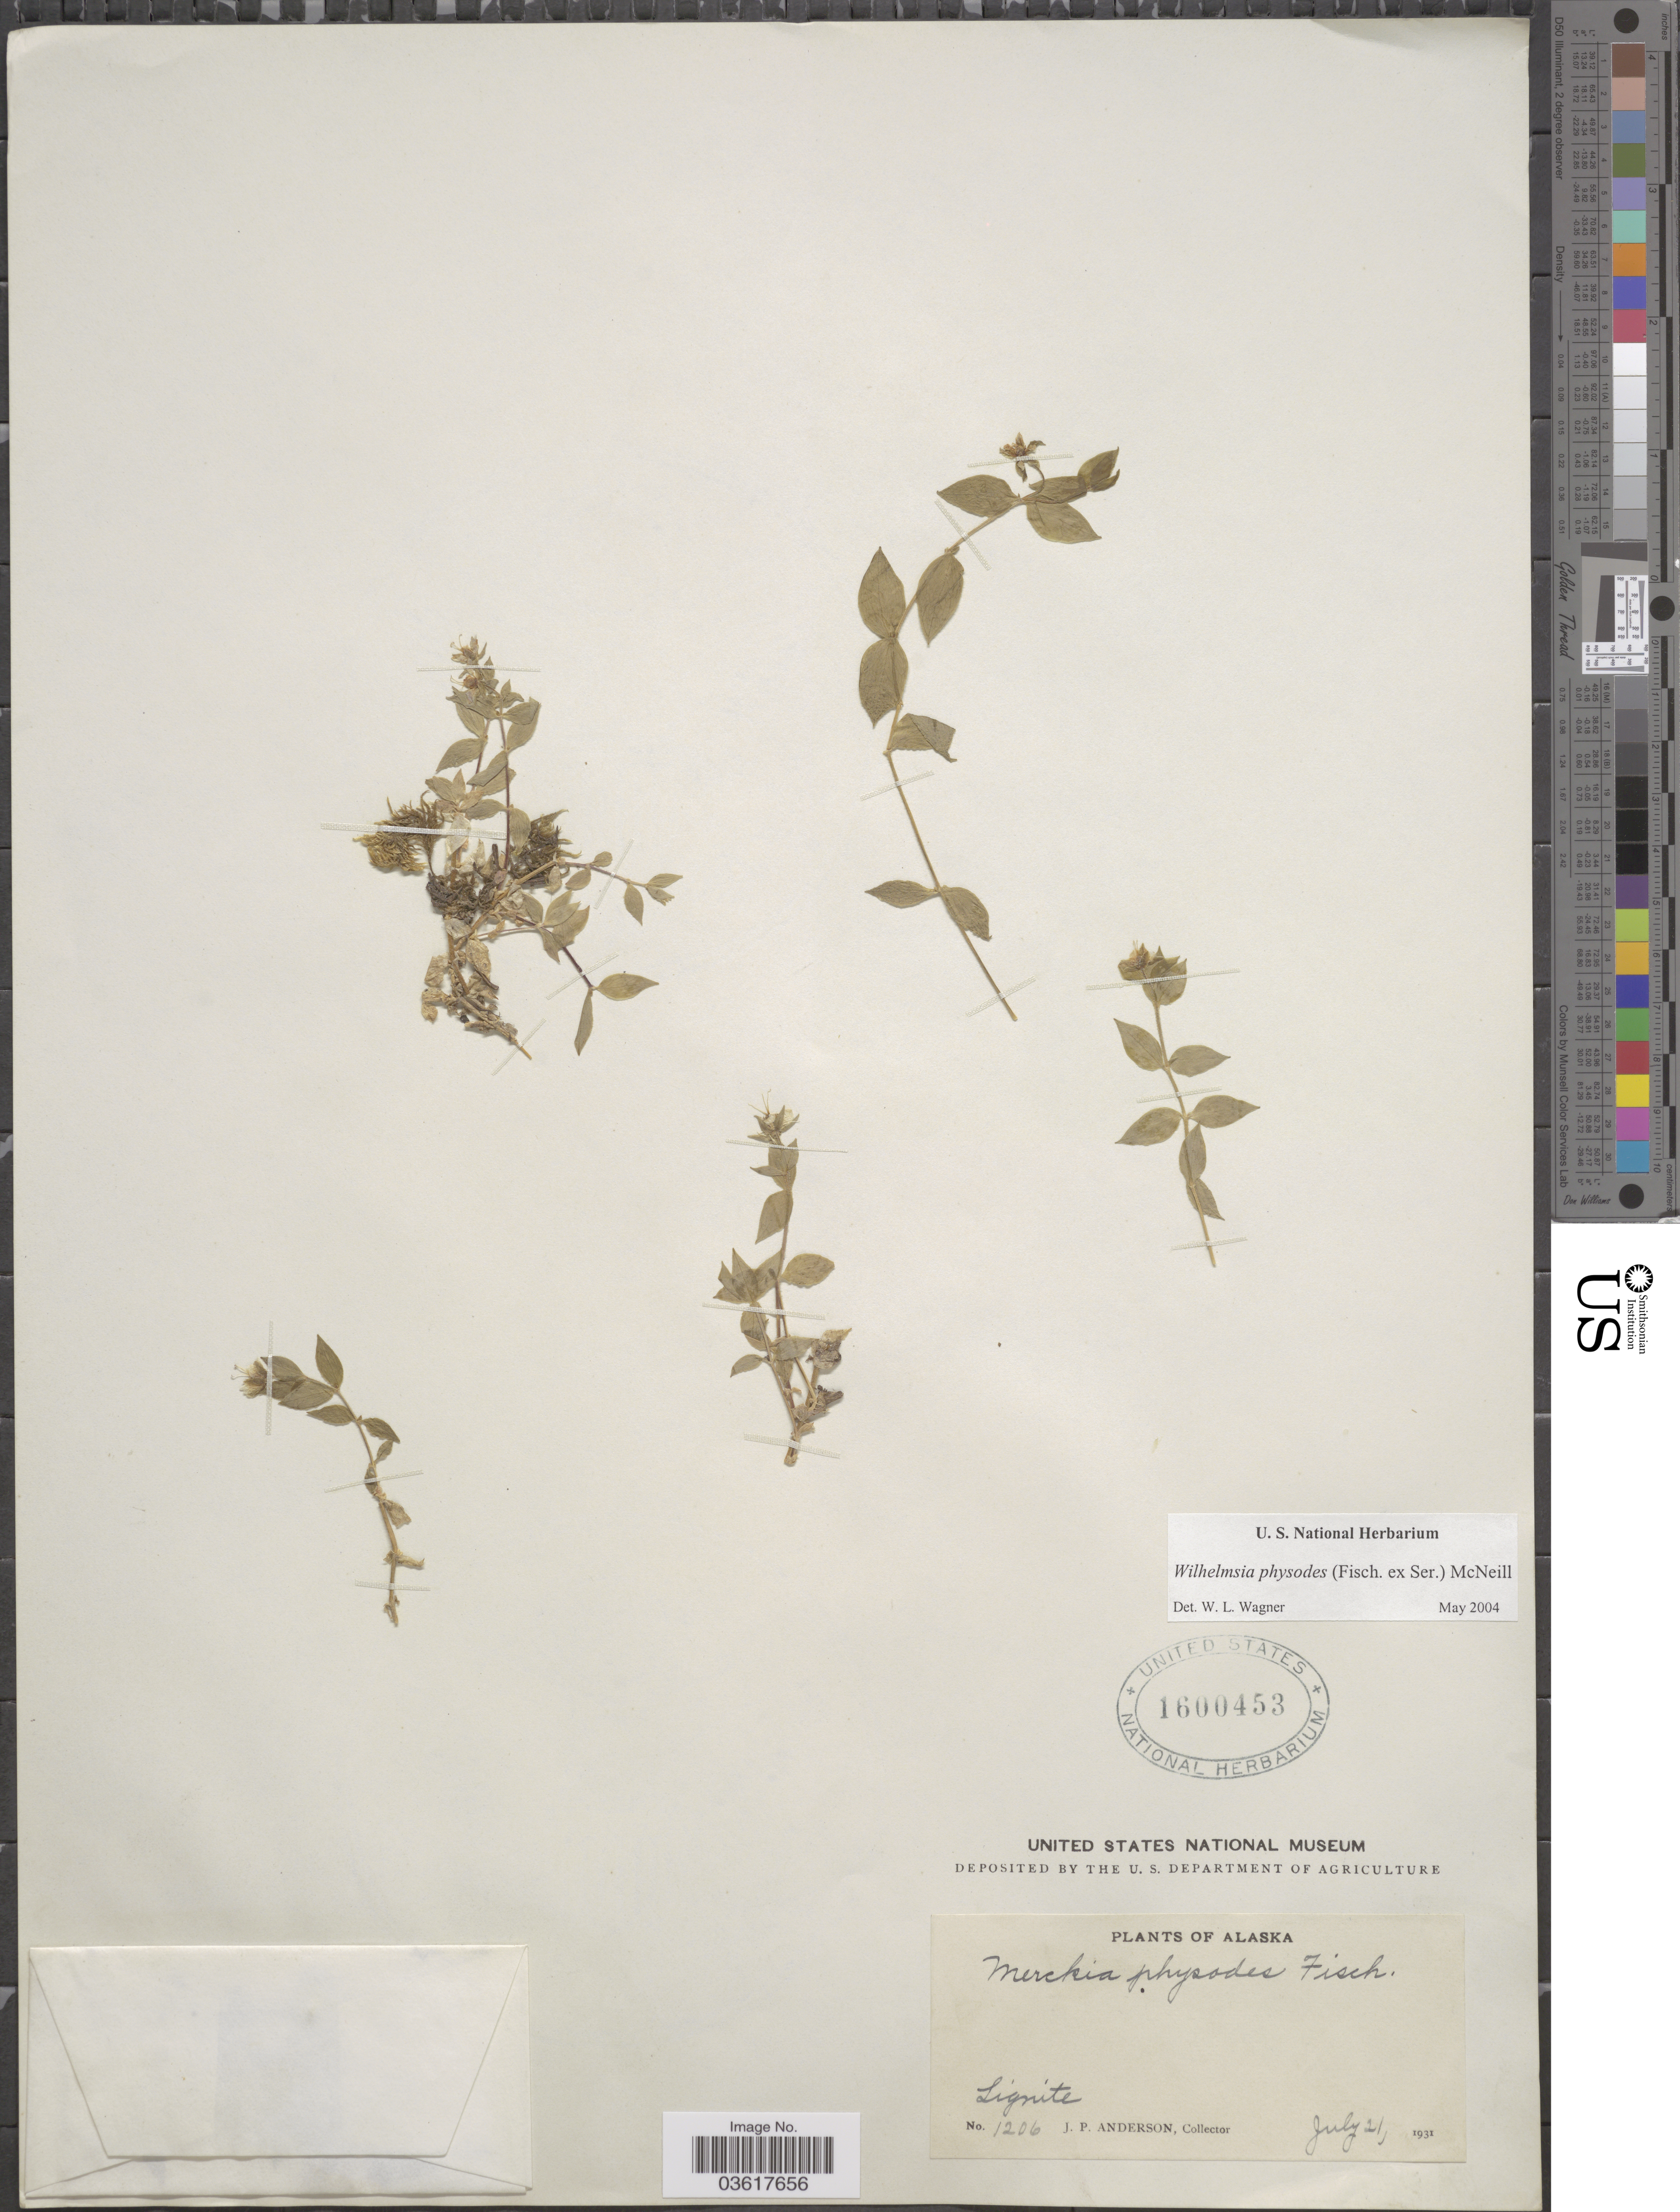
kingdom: Plantae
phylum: Tracheophyta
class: Magnoliopsida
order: Caryophyllales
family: Caryophyllaceae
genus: Wilhelmsia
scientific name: Wilhelmsia sp.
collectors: J. P. Anderson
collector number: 1206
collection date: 1931-07-21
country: United States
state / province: Alaska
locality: Lignite.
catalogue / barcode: US 1600453